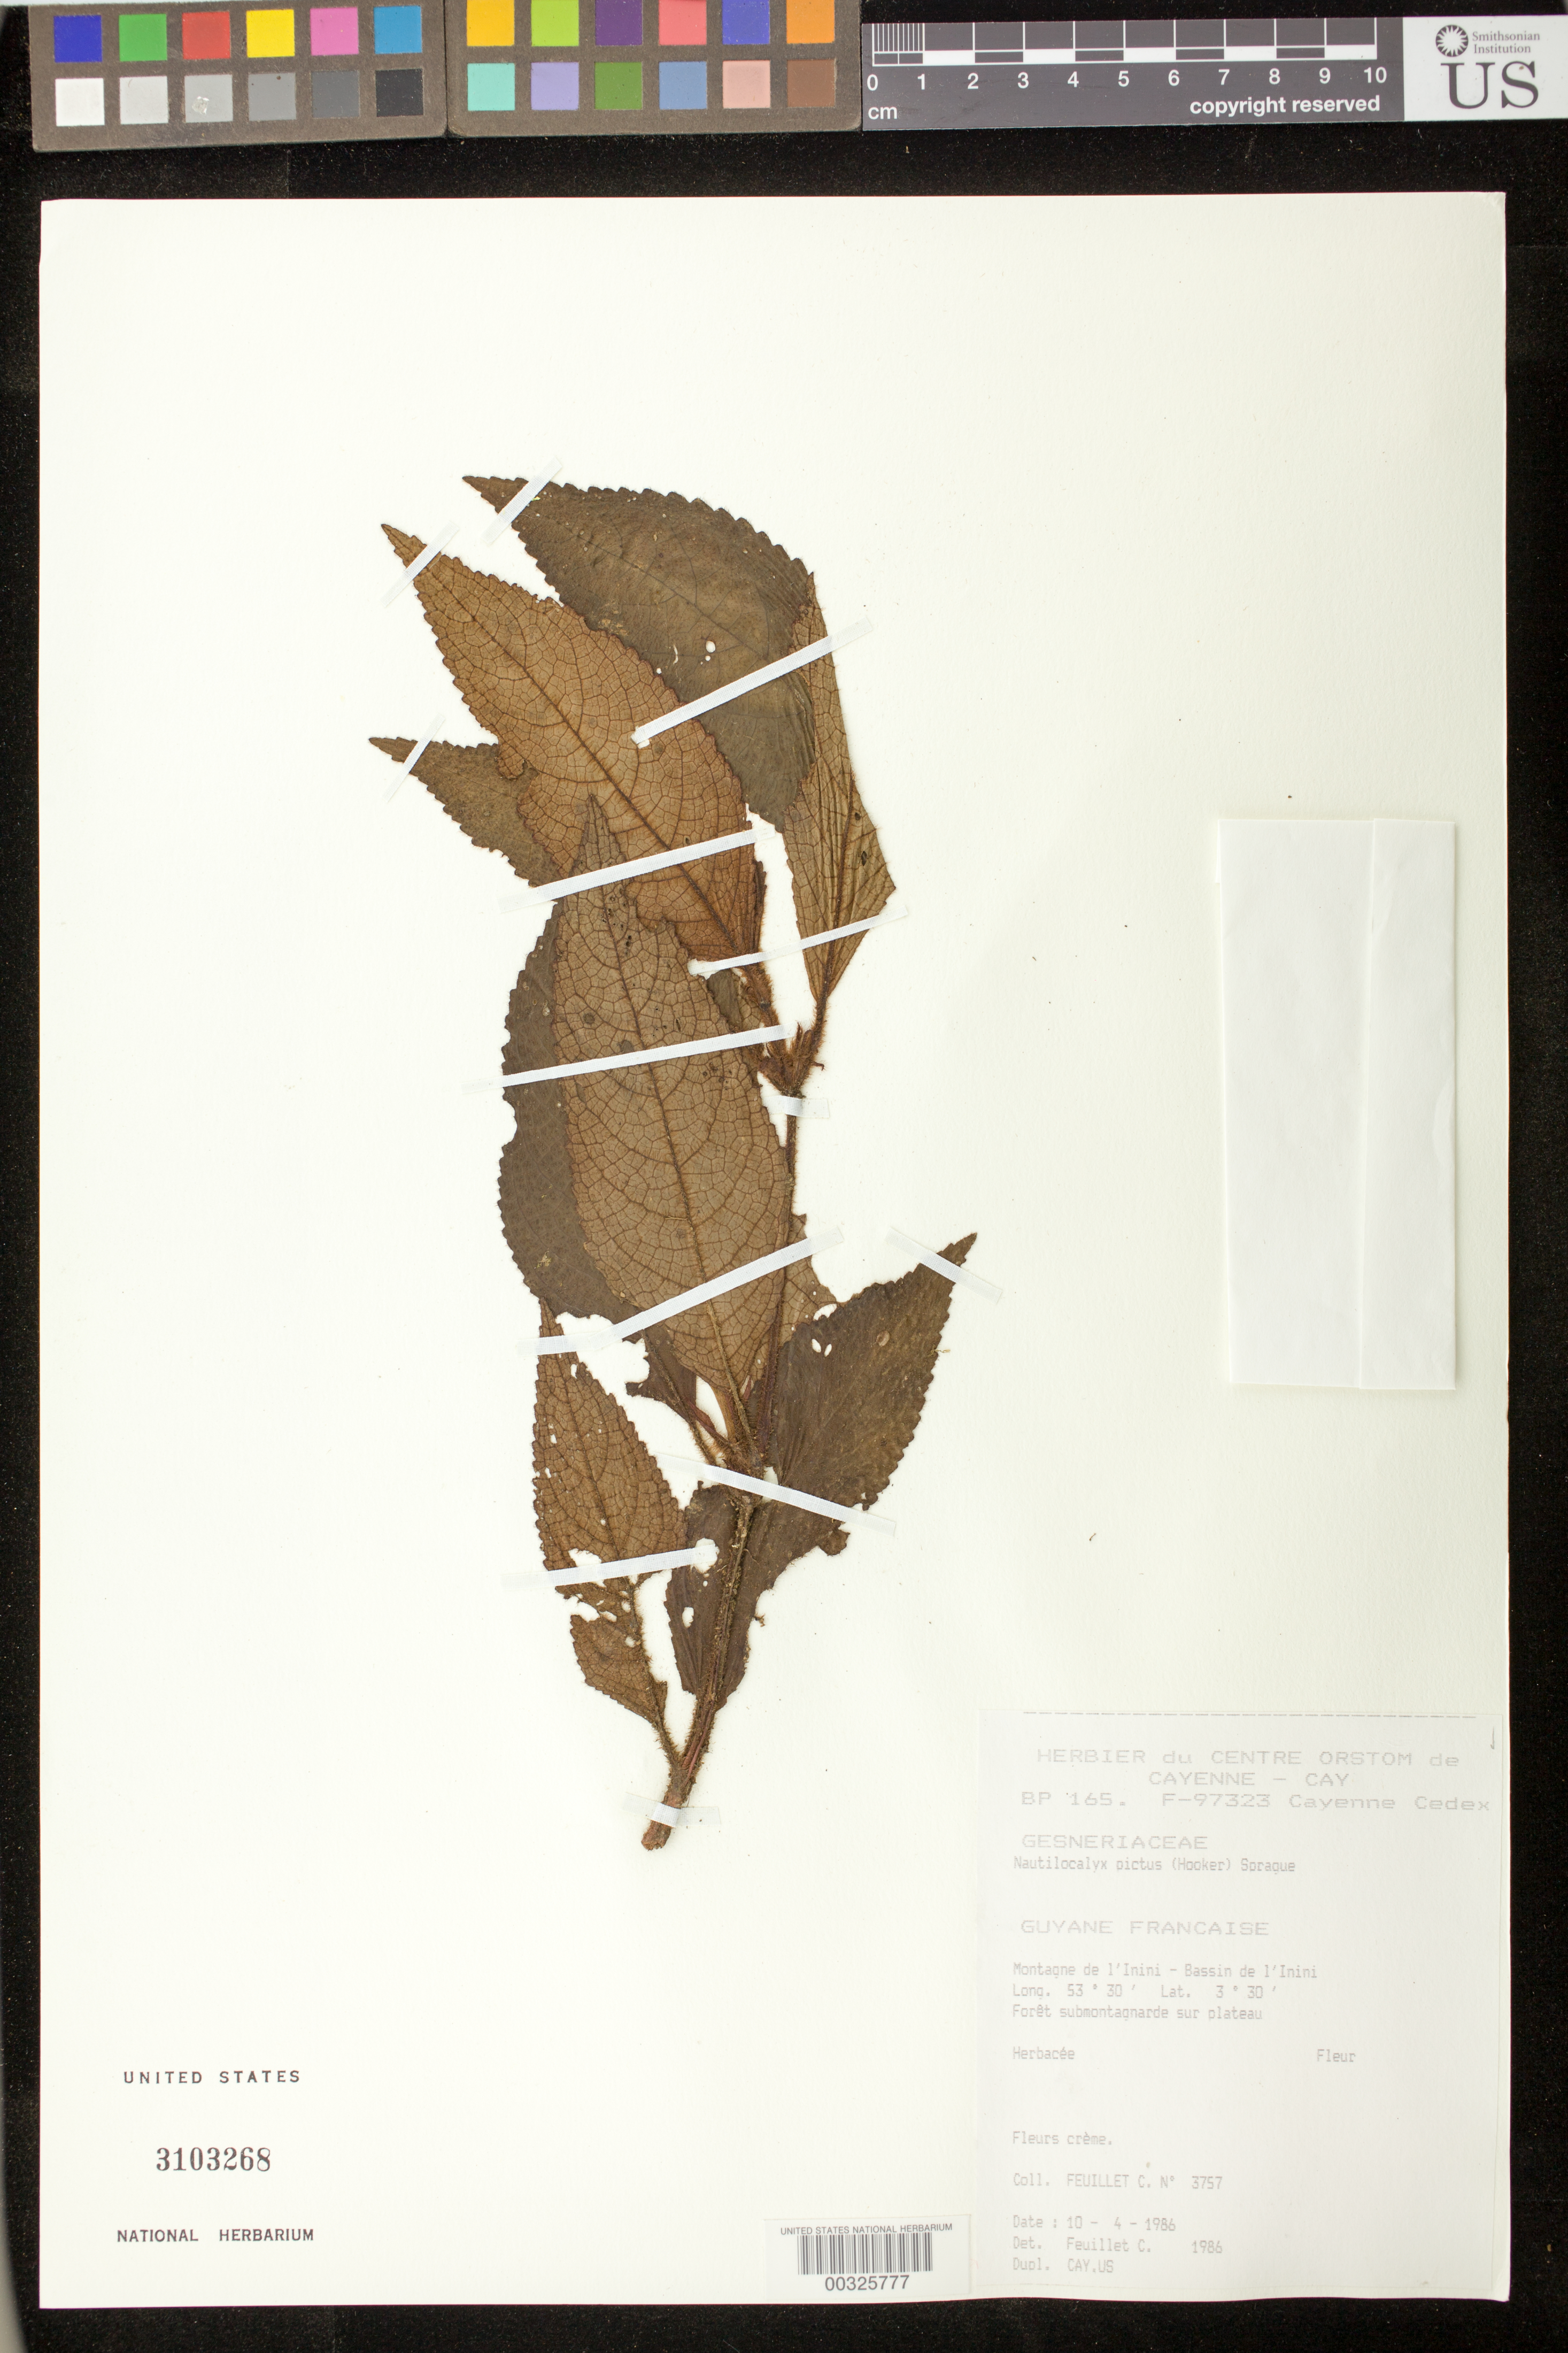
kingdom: Plantae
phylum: Tracheophyta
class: Magnoliopsida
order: Lamiales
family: Gesneriaceae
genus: Nautilocalyx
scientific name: Nautilocalyx pictus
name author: (Hook.) Sprague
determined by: Skog, Laurence E.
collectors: C. Feuillet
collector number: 3757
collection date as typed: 10 Apr 1986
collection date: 1986-04-10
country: French Guiana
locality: Montagne de l'Inini - Bassin de l'Inini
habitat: Forêt sobmontagnarde sur plateau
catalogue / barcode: US 3103268